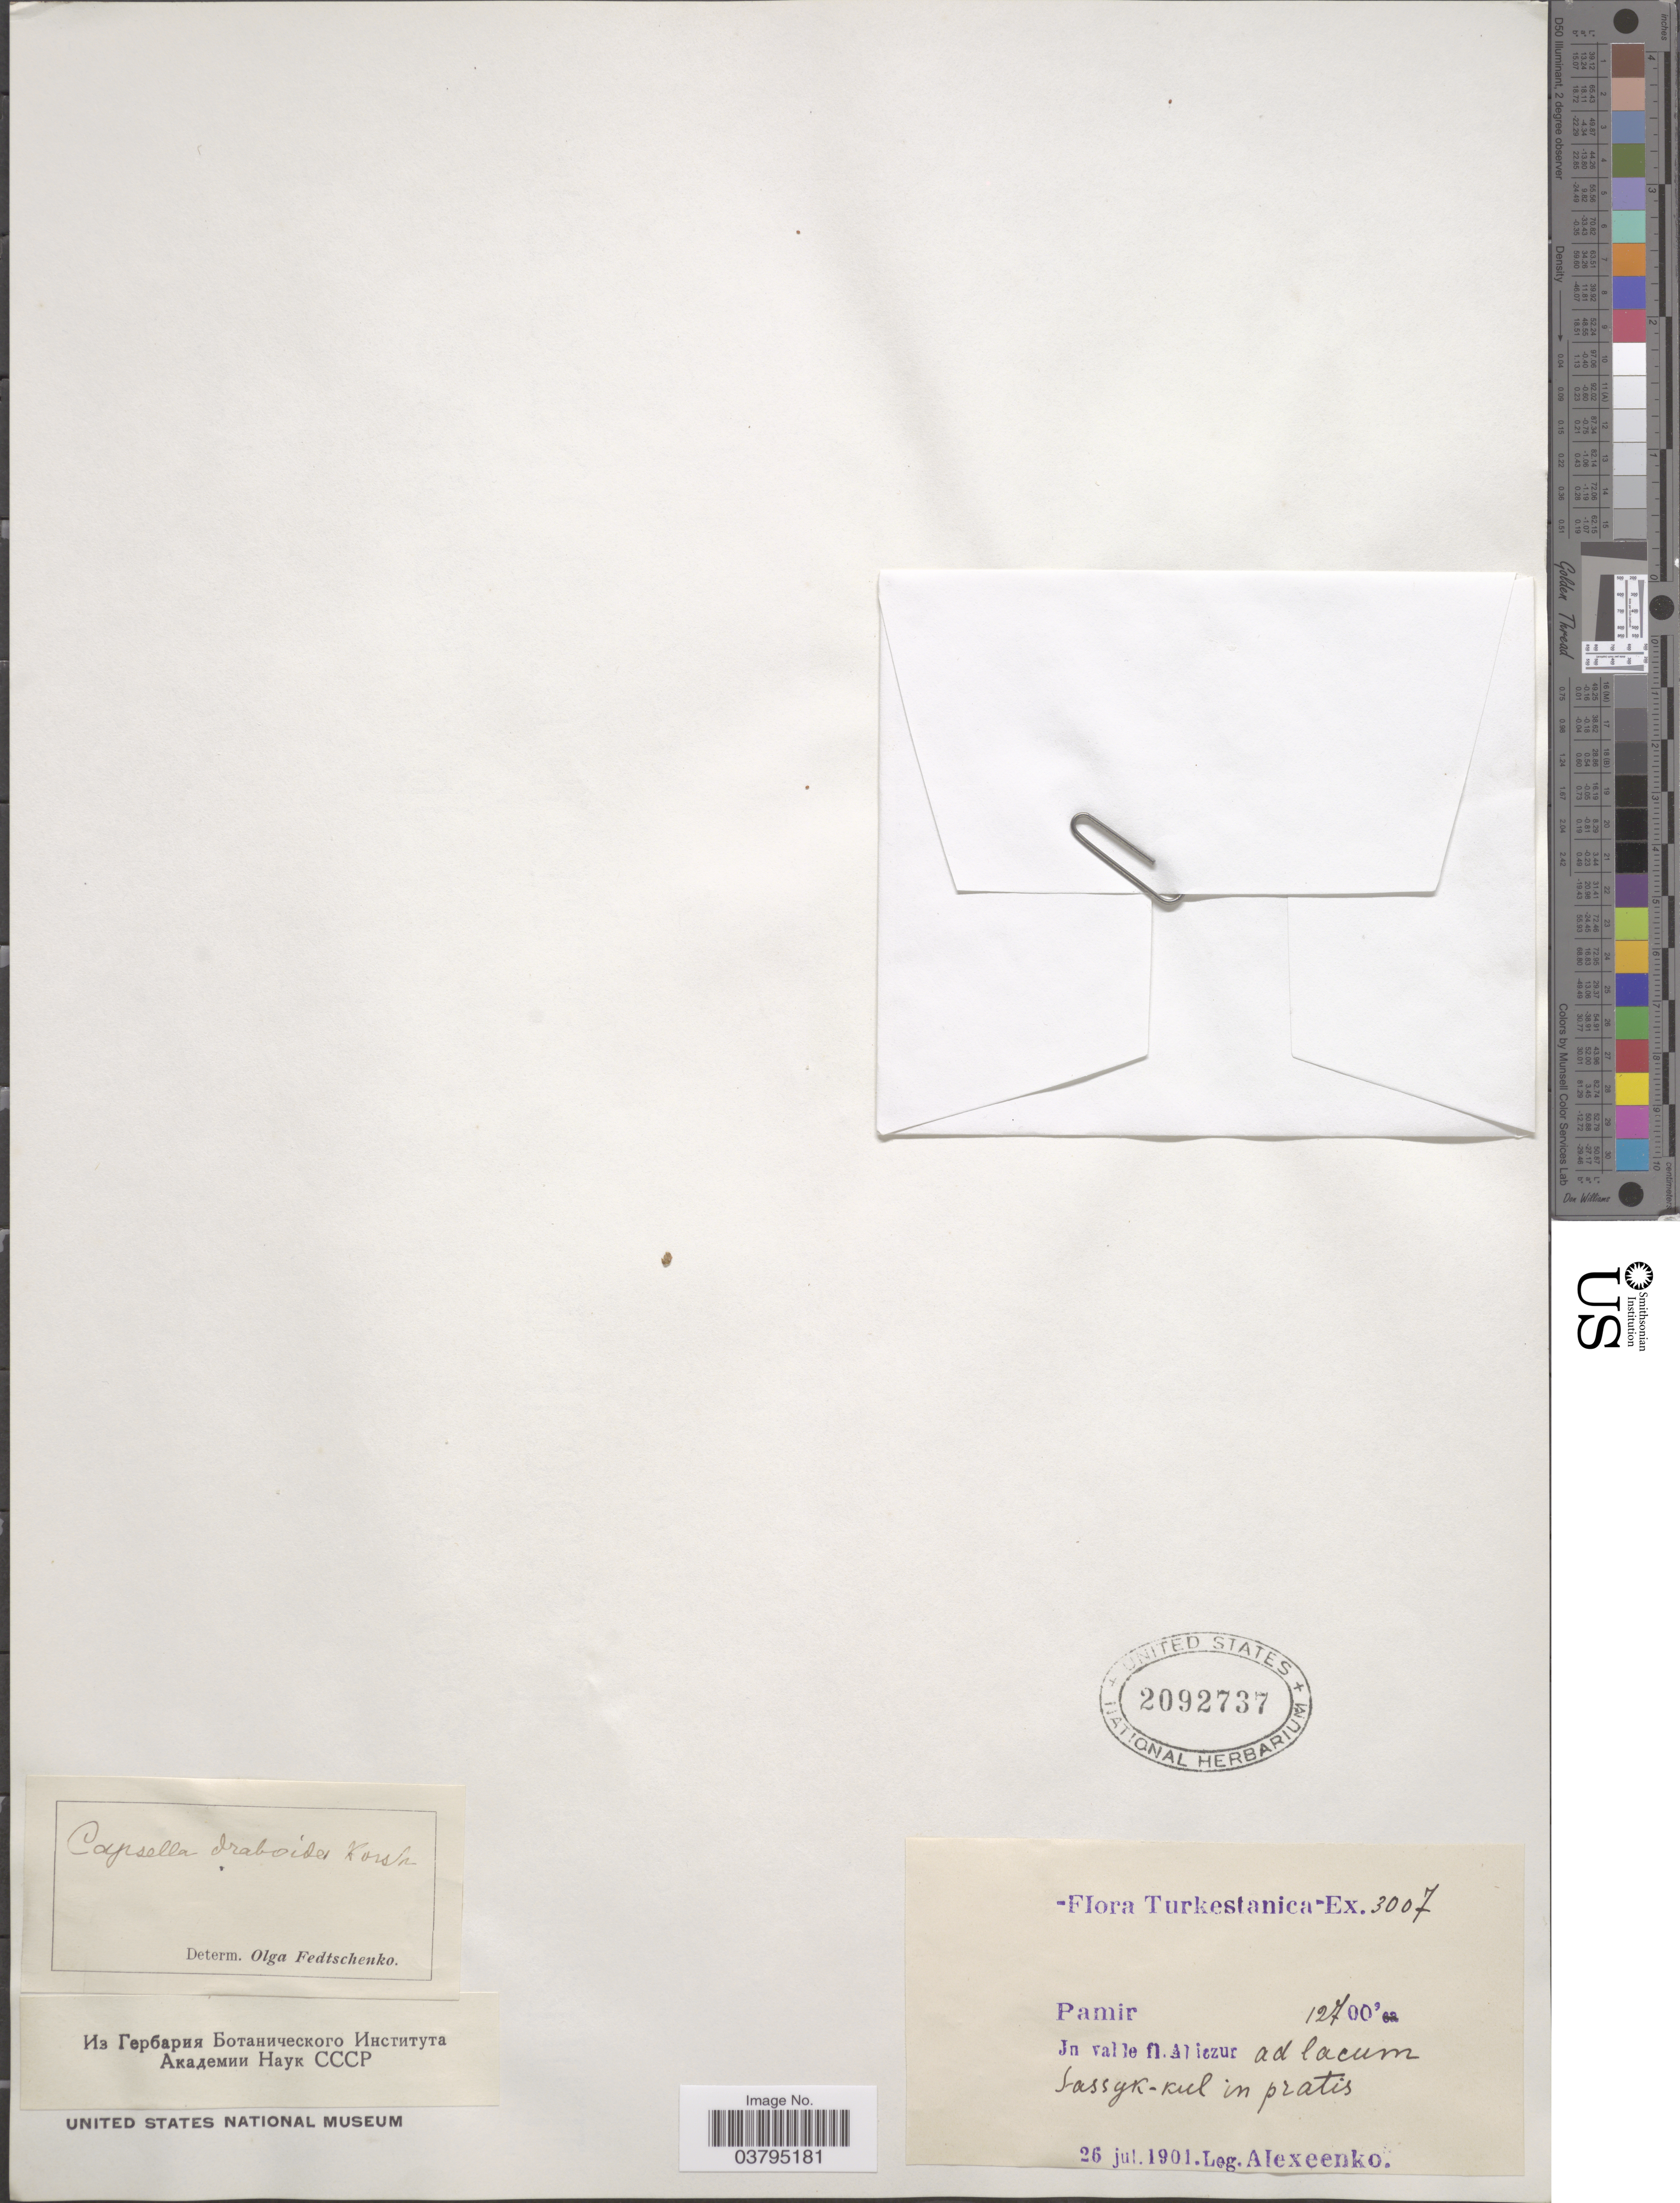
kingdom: Plantae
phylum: Tracheophyta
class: Magnoliopsida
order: Brassicales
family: Brassicaceae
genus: Capsella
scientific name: Capsella draboides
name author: Korsh.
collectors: Alexeenko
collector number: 3007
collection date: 1901-07-26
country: Tajikistan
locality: Turkestanica. Pamir. In valle fl. Aliezur [interpreted] ad lacum Sassyk-kul in pratis.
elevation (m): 3871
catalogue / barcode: US 2092737